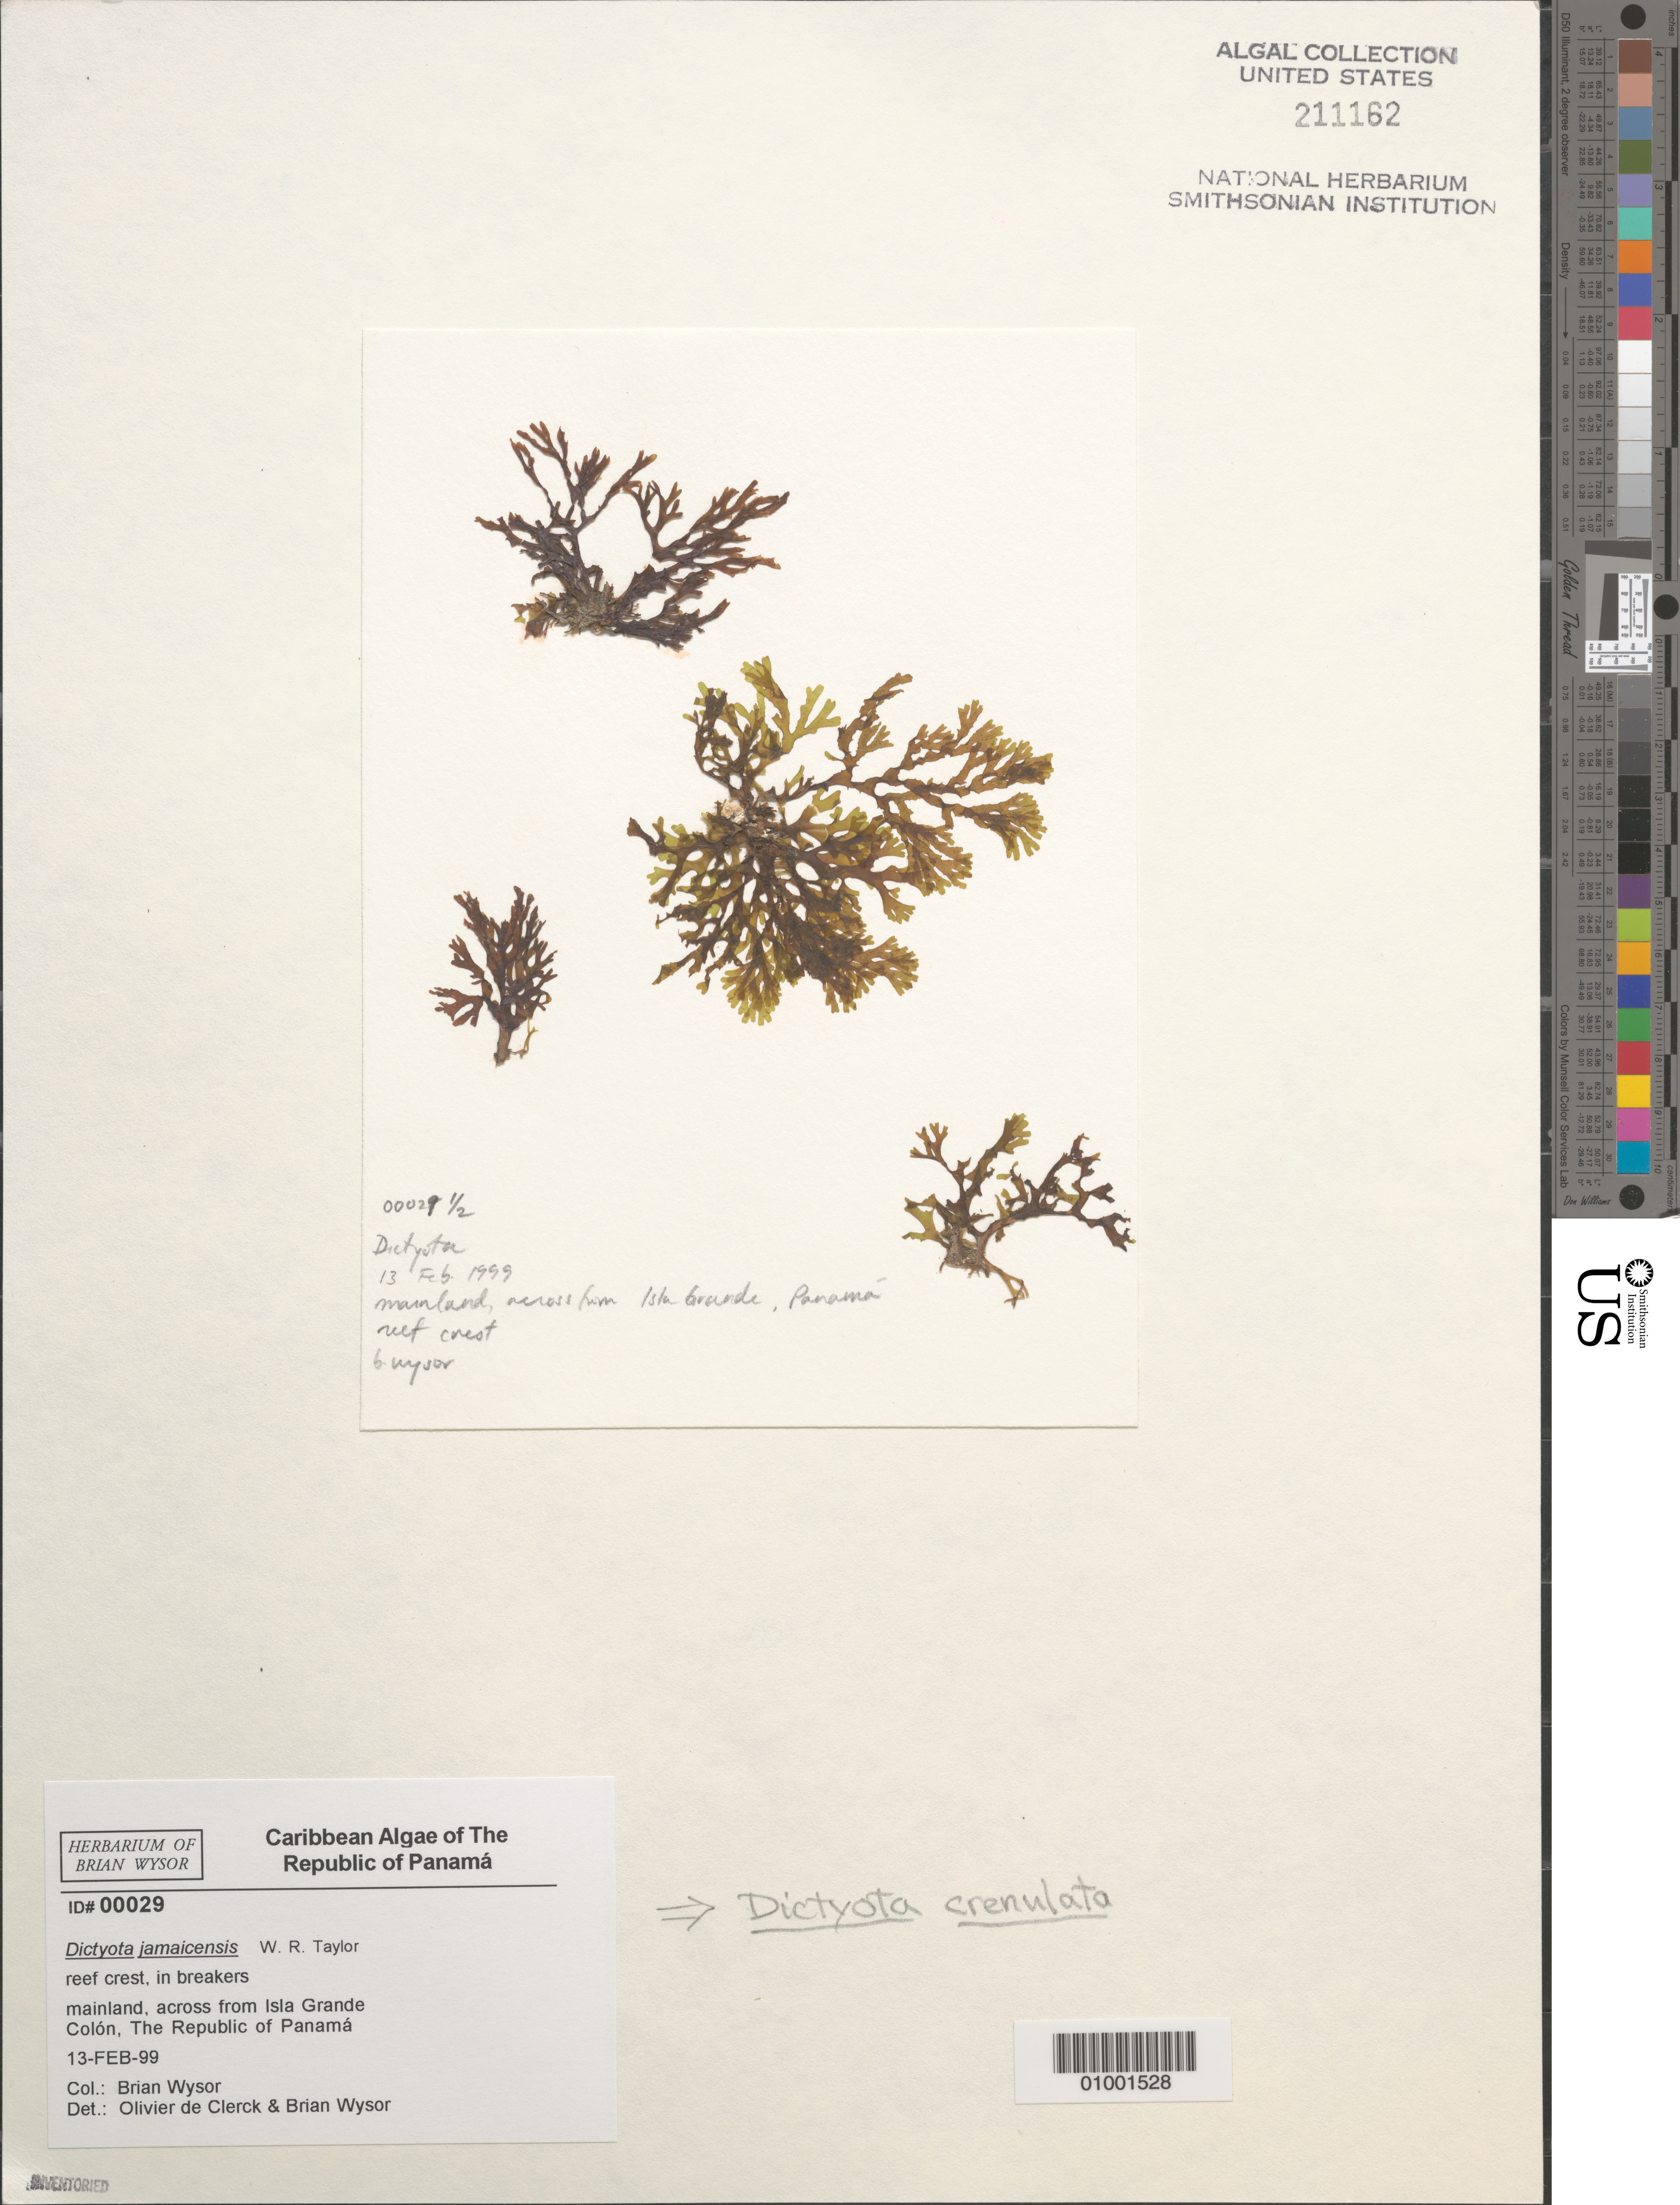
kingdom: Chromista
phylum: Ochrophyta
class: Phaeophyceae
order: Dictyotales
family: Dictyotaceae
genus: Dictyota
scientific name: Dictyota crenulata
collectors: B. Wysor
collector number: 00029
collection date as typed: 13 Feb 1999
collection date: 1999-02-13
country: Panama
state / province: Colón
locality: Mainland, across from Isla Grande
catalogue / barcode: US 211162